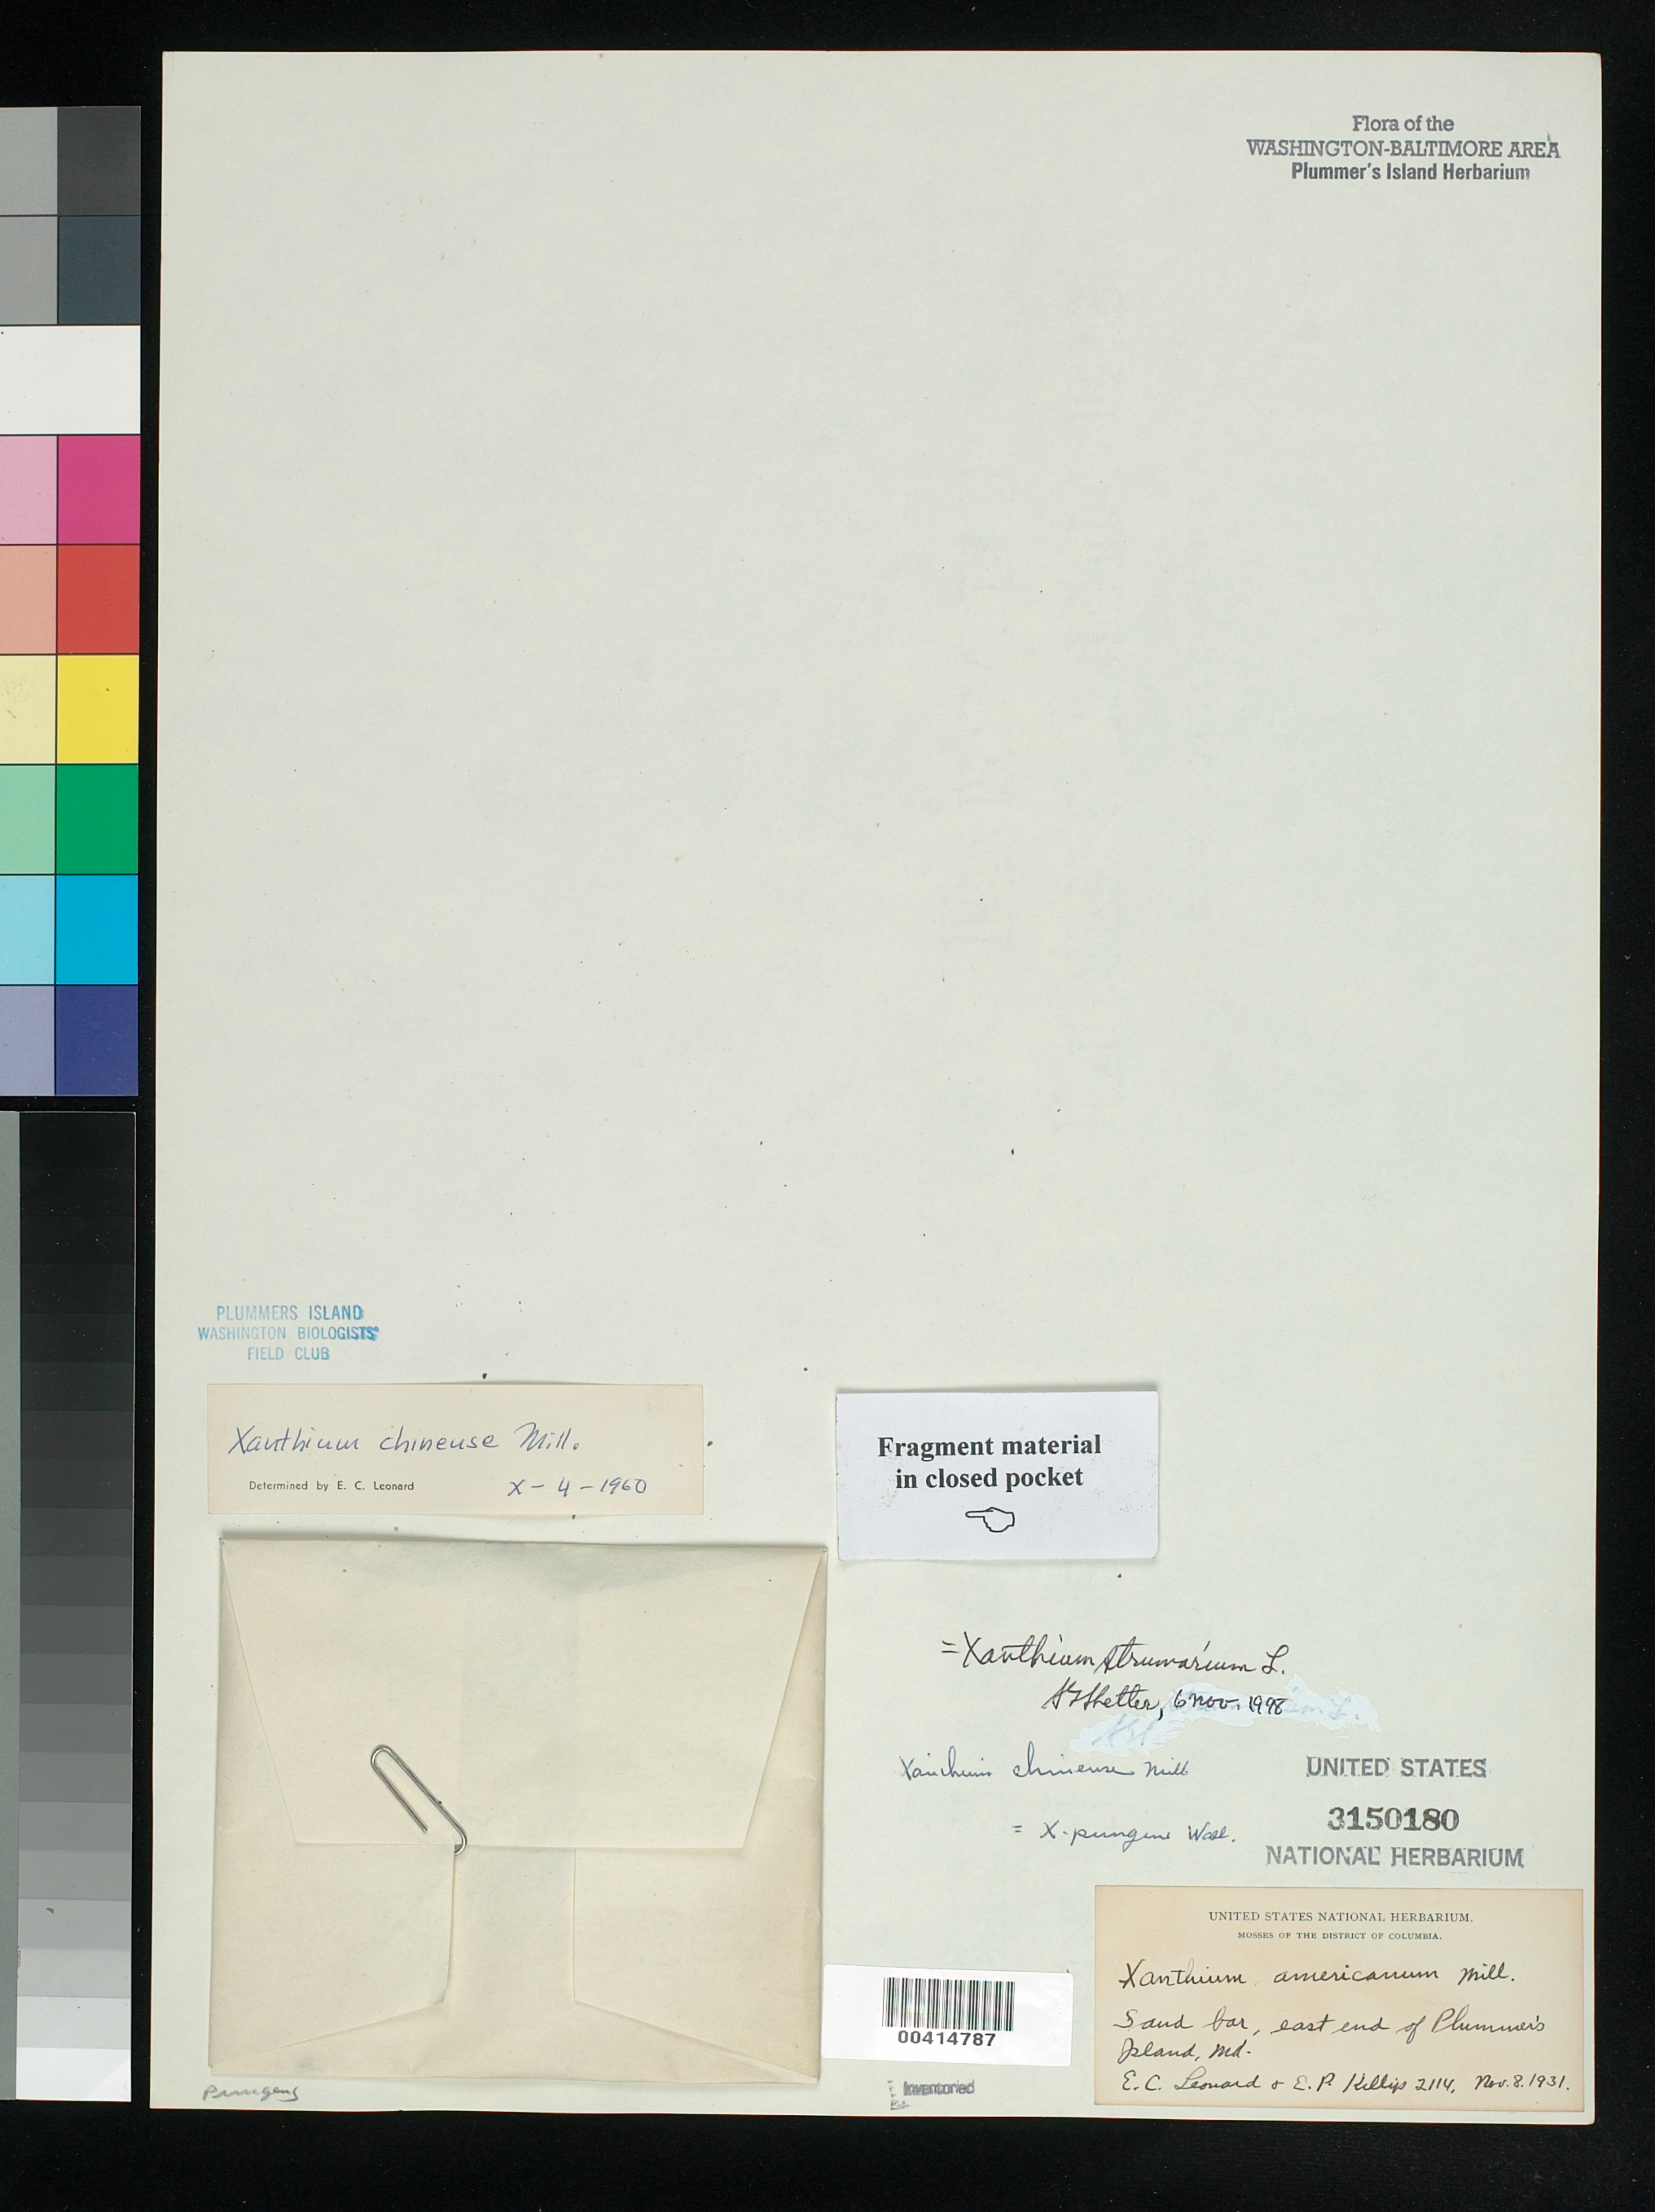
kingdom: Plantae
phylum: Tracheophyta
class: Magnoliopsida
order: Asterales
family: Asteraceae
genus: Xanthium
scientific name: Xanthium strumarium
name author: L.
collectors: E. C. Leonard & E. P. Killip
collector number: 2114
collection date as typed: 08 Nov 1931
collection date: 1931-11-08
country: United States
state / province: Maryland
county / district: Montgomery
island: Plummers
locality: Plummer's Island; sandbar Plummers Island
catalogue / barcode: US 3150180